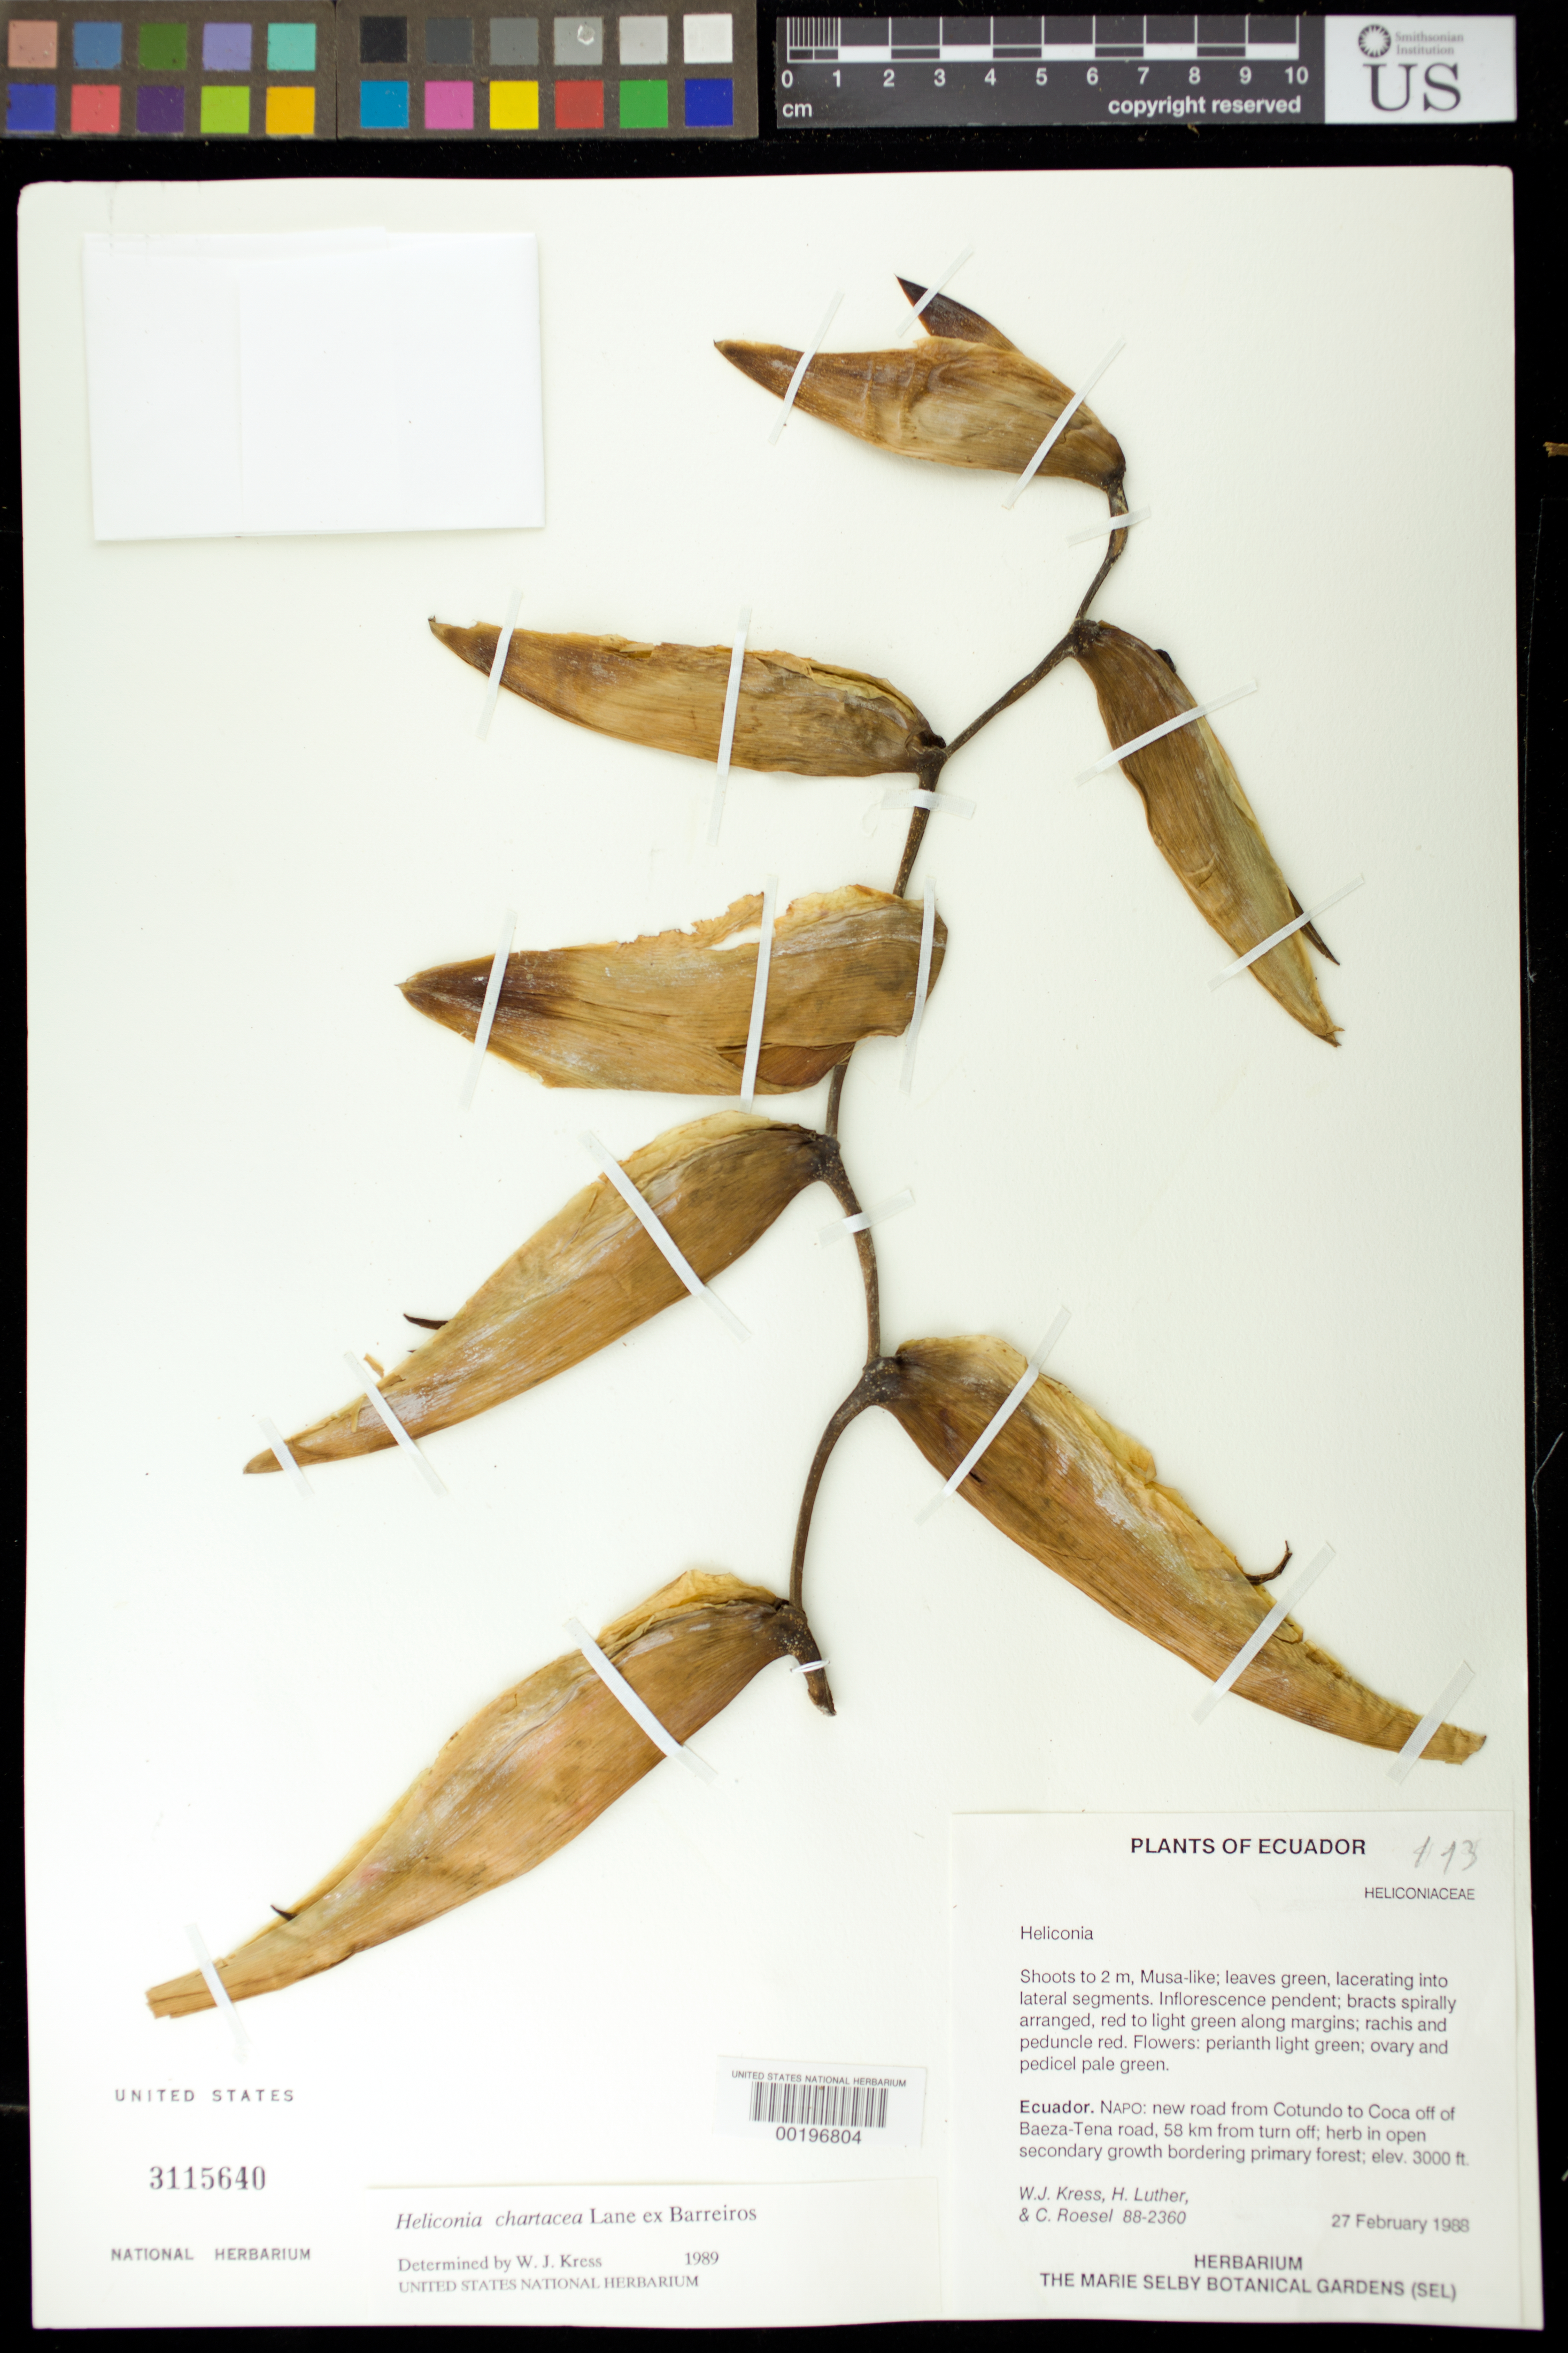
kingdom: Plantae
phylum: Tracheophyta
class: Liliopsida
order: Zingiberales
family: Heliconiaceae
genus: Heliconia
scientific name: Heliconia chartacea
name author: Lane ex Barreiros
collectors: W. J. Kress, Harry E. Luther & C. S. Roesel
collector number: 88-2360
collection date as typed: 27 Feb 1988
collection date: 1988-02-27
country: Ecuador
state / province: Napo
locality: New road from cOtundo to coca of f of baeza-Tena road, 58 km from turn of f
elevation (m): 914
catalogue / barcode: US 3115640